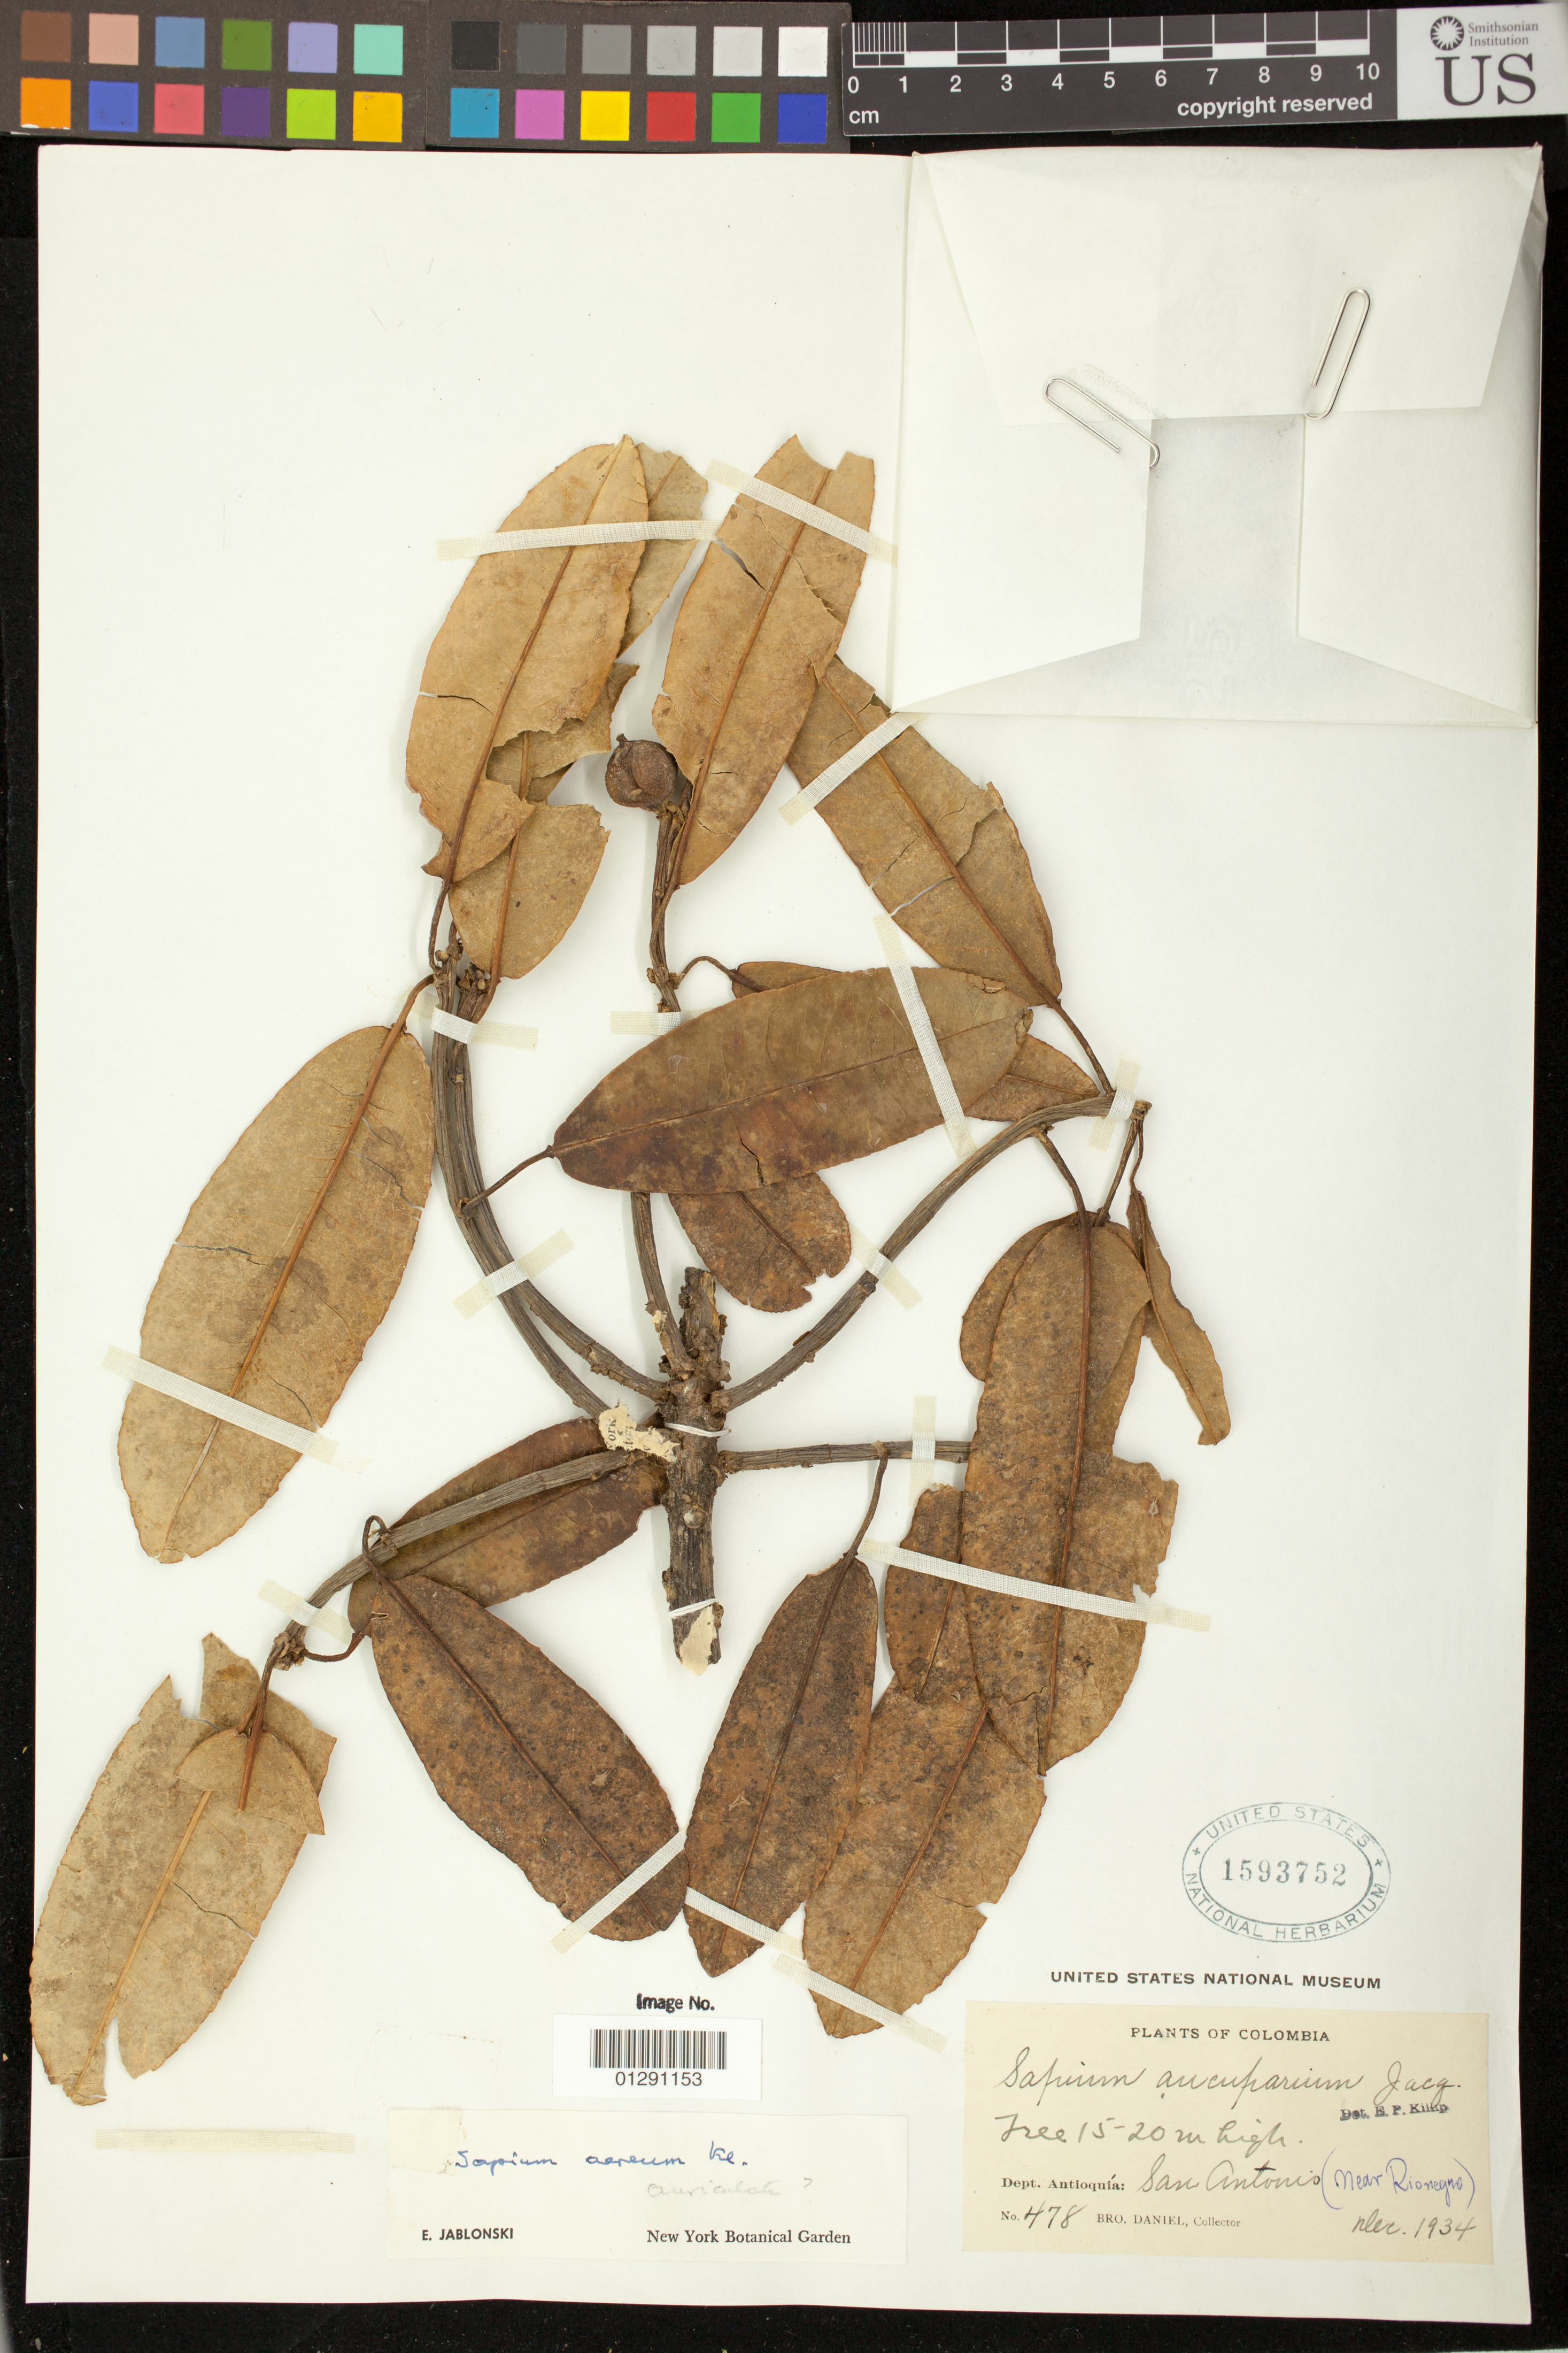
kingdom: Plantae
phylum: Tracheophyta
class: Magnoliopsida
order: Malpighiales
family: Euphorbiaceae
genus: Sapium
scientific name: Sapium aereum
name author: Klotzsch ex Müll. Arg.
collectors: Bro. Daniel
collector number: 478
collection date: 1934-12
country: Colombia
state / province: Antioquia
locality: San Antonio (near Rio negro)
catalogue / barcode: US 1593752